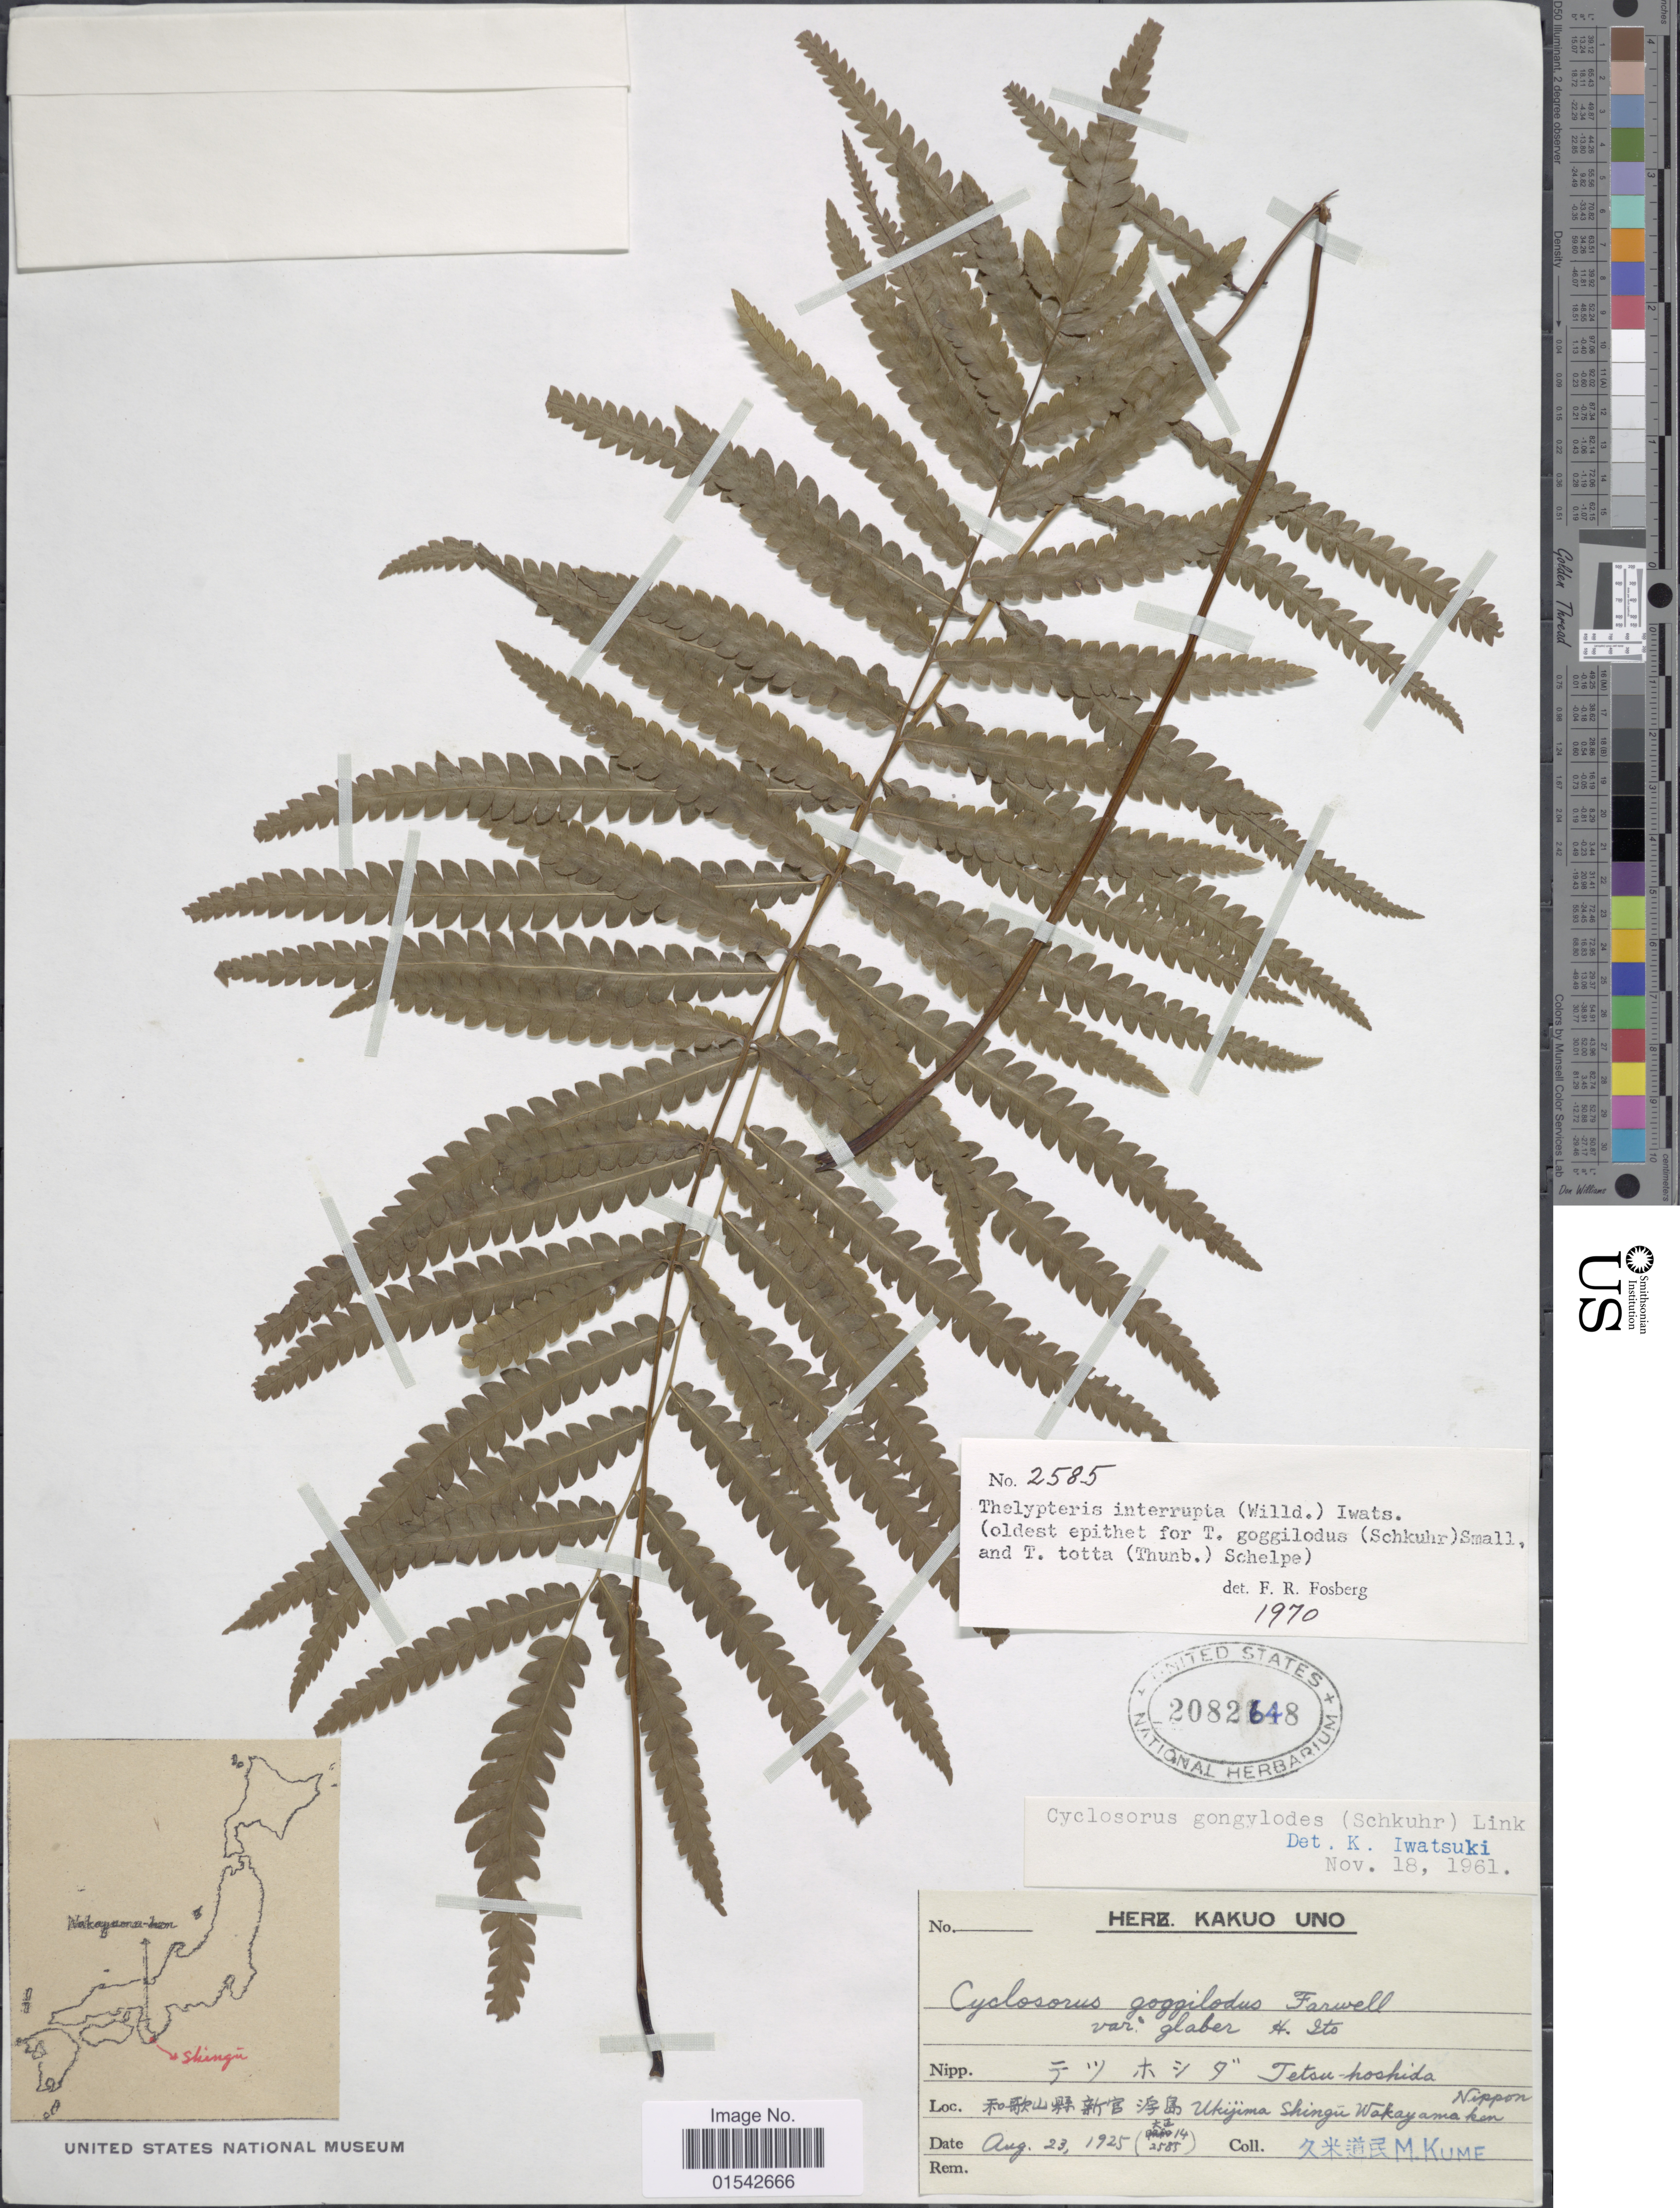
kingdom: Plantae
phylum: Tracheophyta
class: Polypodiopsida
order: Polypodiales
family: Thelypteridaceae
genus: Cyclosorus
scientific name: Cyclosorus interruptus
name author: (Willd.) H. Itô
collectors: M. Kume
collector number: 2585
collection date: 1925-08-23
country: Japan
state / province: Wakayama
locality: Ukijima Shingu Wakayama-ken, Nippon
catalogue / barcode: US 2082648